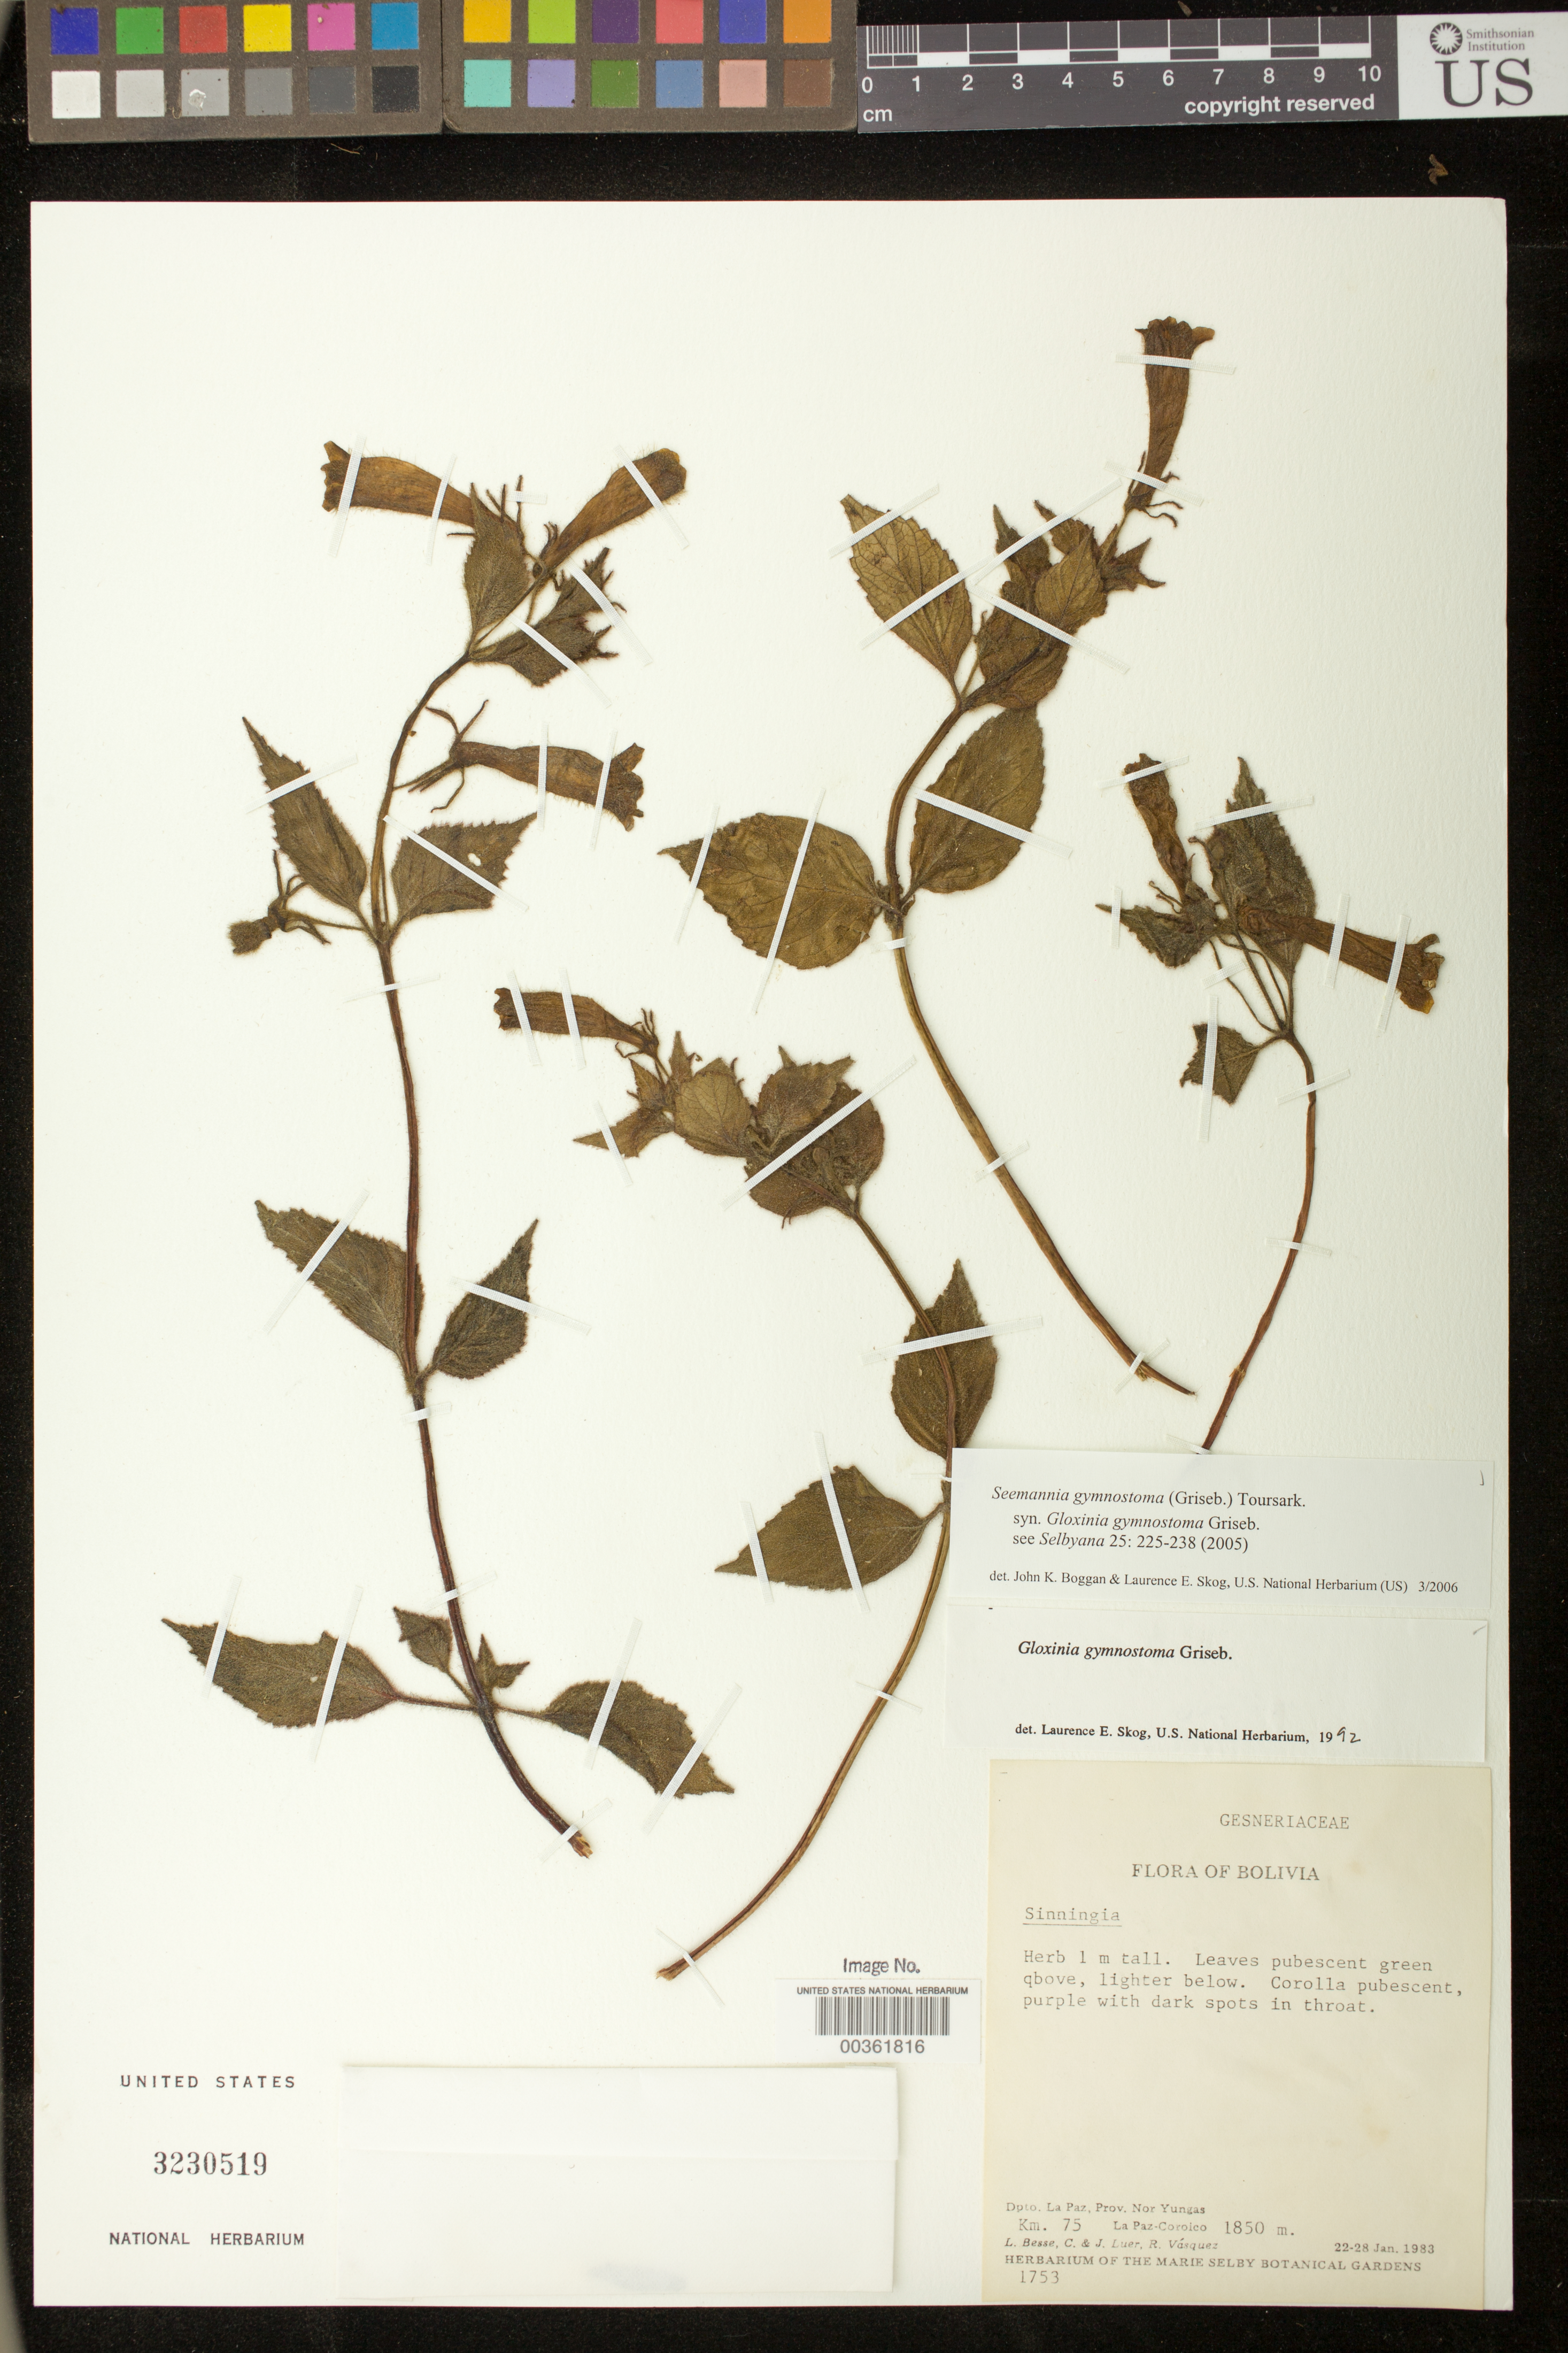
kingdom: Plantae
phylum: Tracheophyta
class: Magnoliopsida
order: Lamiales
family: Gesneriaceae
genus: Seemannia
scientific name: Seemannia gymnostoma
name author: (Griseb.) Toursark.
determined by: Boggan, J. K.; Skog, L. E.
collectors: L. Besse, C. Luer, J. P. Luer & R. Vásquez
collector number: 1753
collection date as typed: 22-28 Jan 1983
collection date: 1983-01-22/1983-01-28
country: Bolivia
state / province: La Paz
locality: Prov. Nor Yungas, km. 75 La Paz-Coroico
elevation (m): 1850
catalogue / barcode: US 3230519